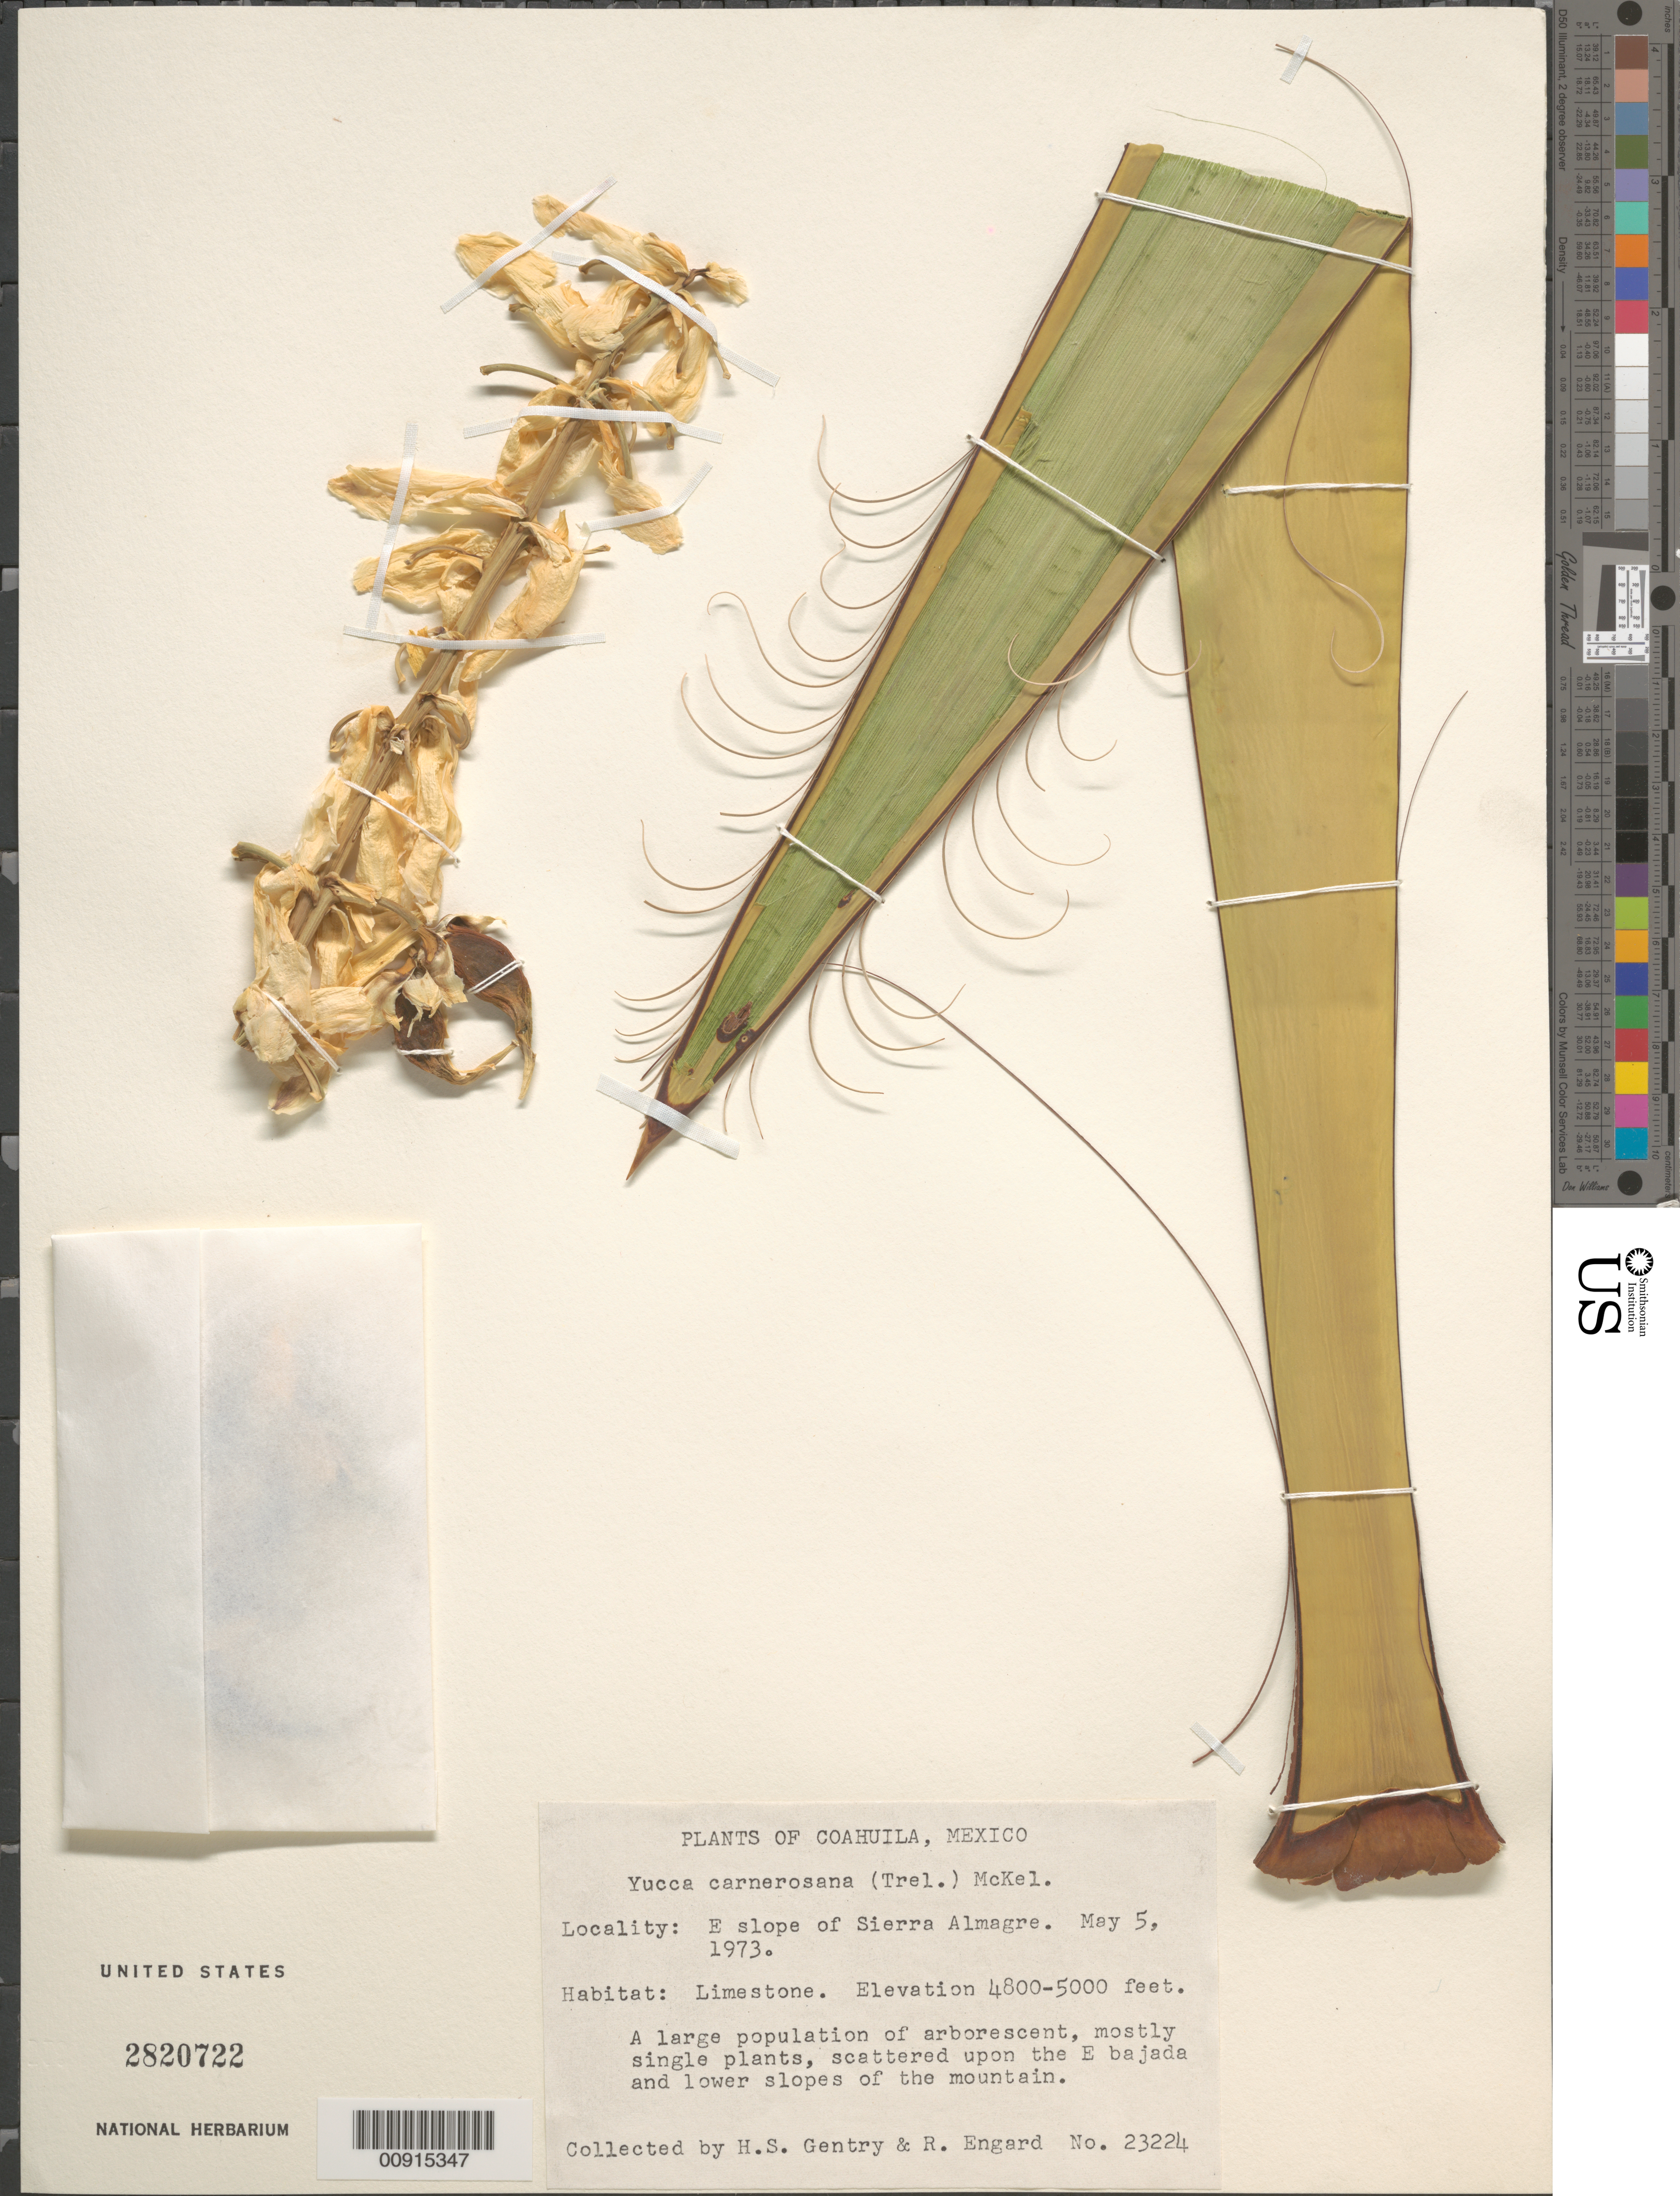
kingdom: Plantae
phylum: Tracheophyta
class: Liliopsida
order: Asparagales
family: Asparagaceae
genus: Yucca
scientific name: Yucca carnerosana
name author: (Trel.) McKelvey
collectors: H. S. Gentry & R. Engard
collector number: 23224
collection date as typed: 05 May 1973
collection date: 1973-05-05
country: Mexico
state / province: Coahuila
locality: E slope of Sierra Almagre, Coahuila.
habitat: Limestone. A large population of arborescent, mostly single plants, scattered upon the E bajada & lower slopes of mountain.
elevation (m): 1463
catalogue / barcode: US 2820722